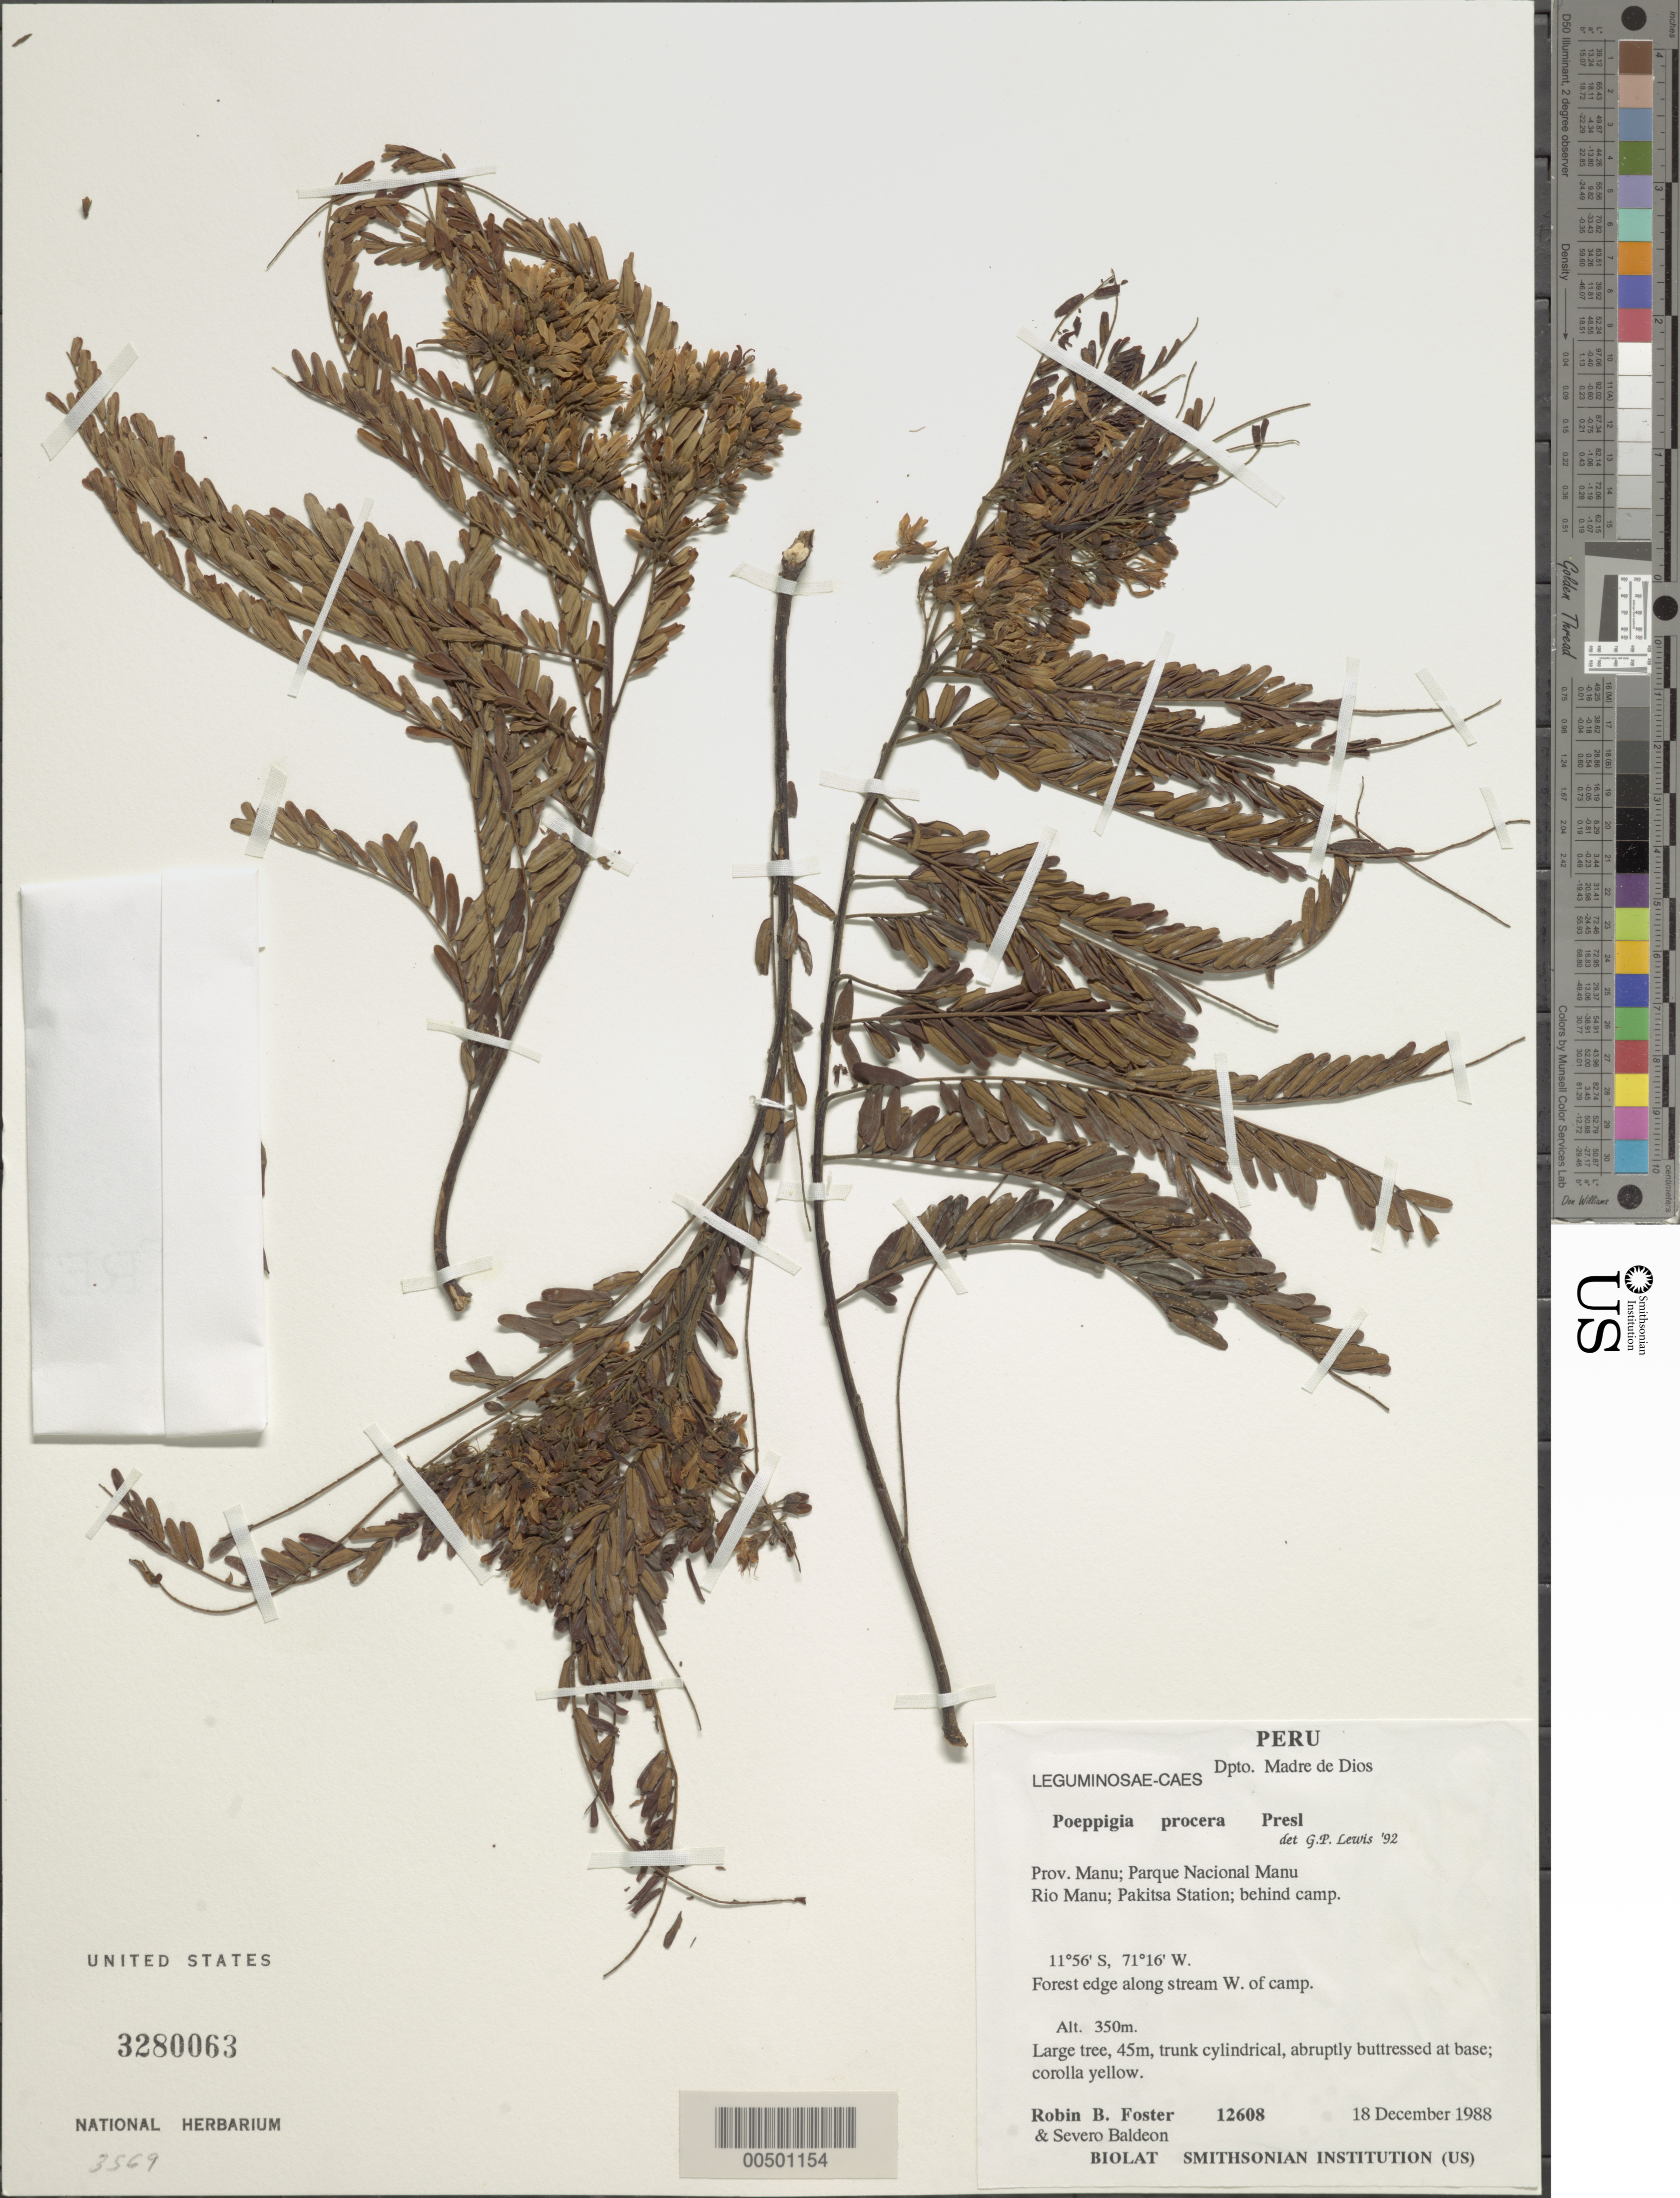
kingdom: Plantae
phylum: Tracheophyta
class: Magnoliopsida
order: Fabales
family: Fabaceae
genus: Poeppigia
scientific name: Poeppigia procera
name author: C. Presl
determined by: Lewis, Gwilym P.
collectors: R. B. Foster & S. Baldeon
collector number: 12608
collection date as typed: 18 Dec 1988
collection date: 1988-12-18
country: Peru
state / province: Madre de Dios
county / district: Manú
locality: Parque nacional manu, rio manu; pakitsa station; behind camp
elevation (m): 350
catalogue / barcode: US 3280063